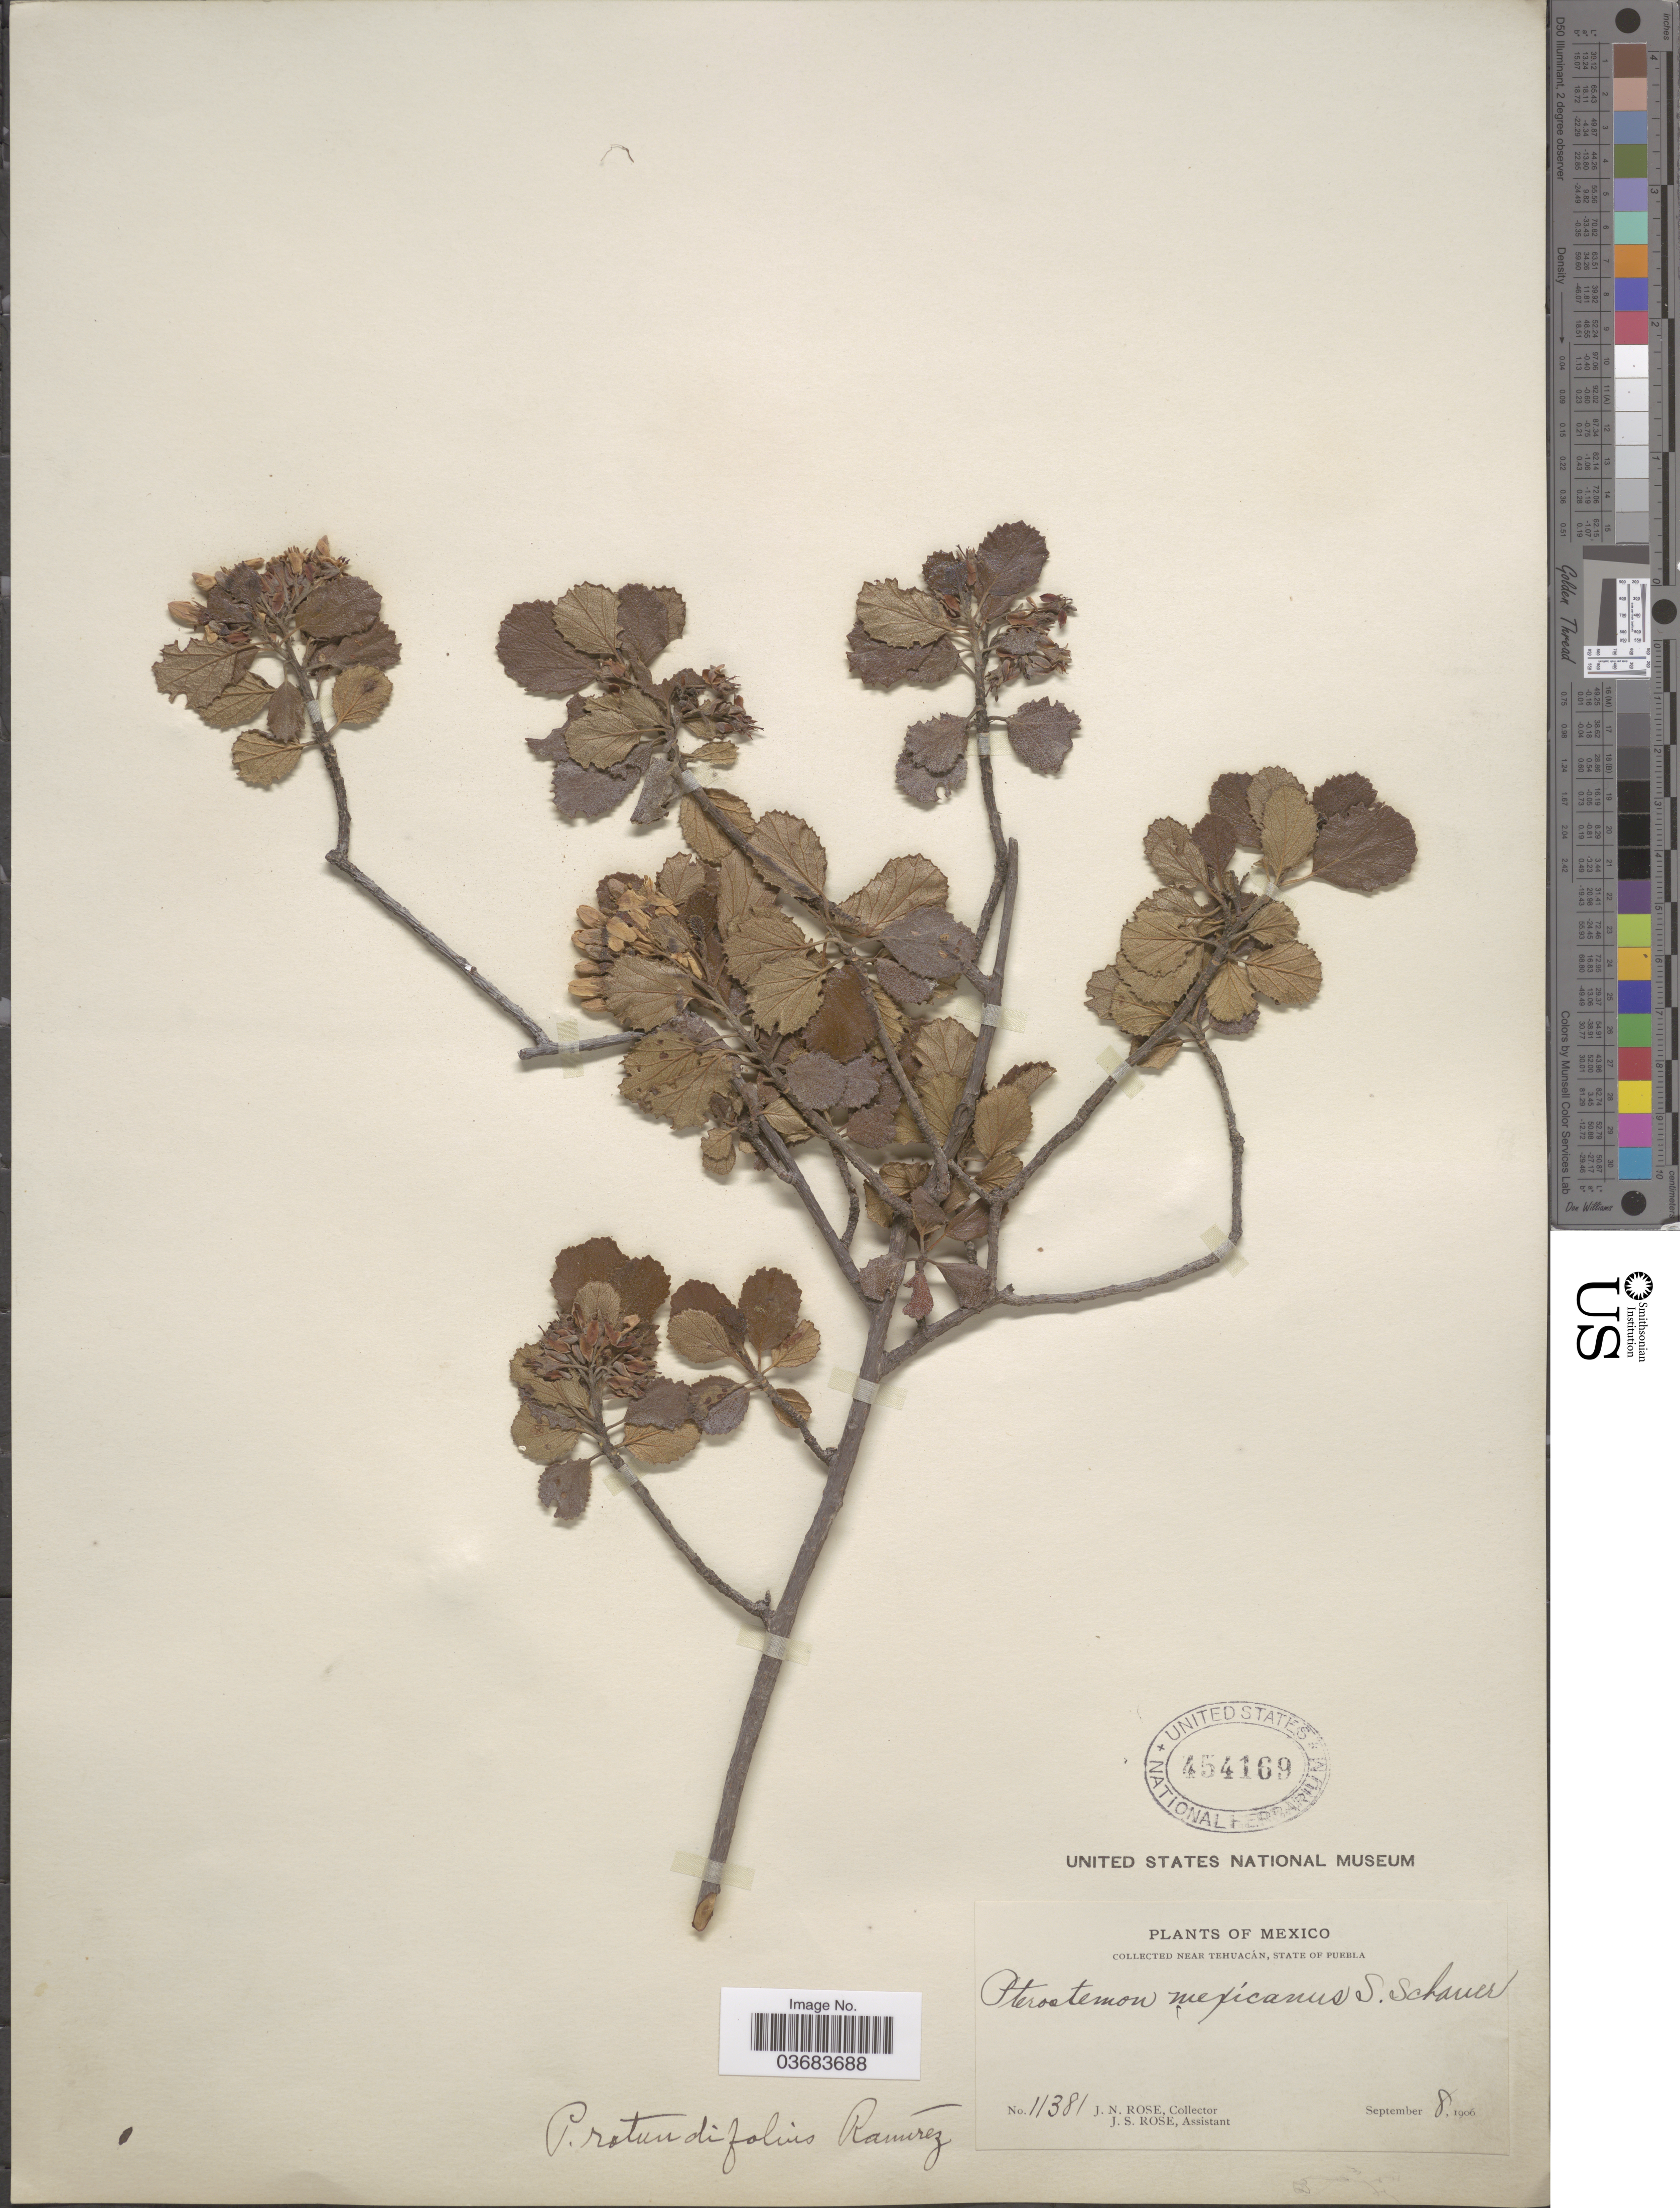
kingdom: Plantae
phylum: Tracheophyta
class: Magnoliopsida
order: Saxifragales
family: Iteaceae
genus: Pterostemon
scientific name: Pterostemon rotundifolius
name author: Ramírez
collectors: J. N. Rose & J. S. Rose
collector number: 11381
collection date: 1906-09-08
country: Mexico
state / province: Puebla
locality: Near Tehuacán.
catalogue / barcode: US 454169